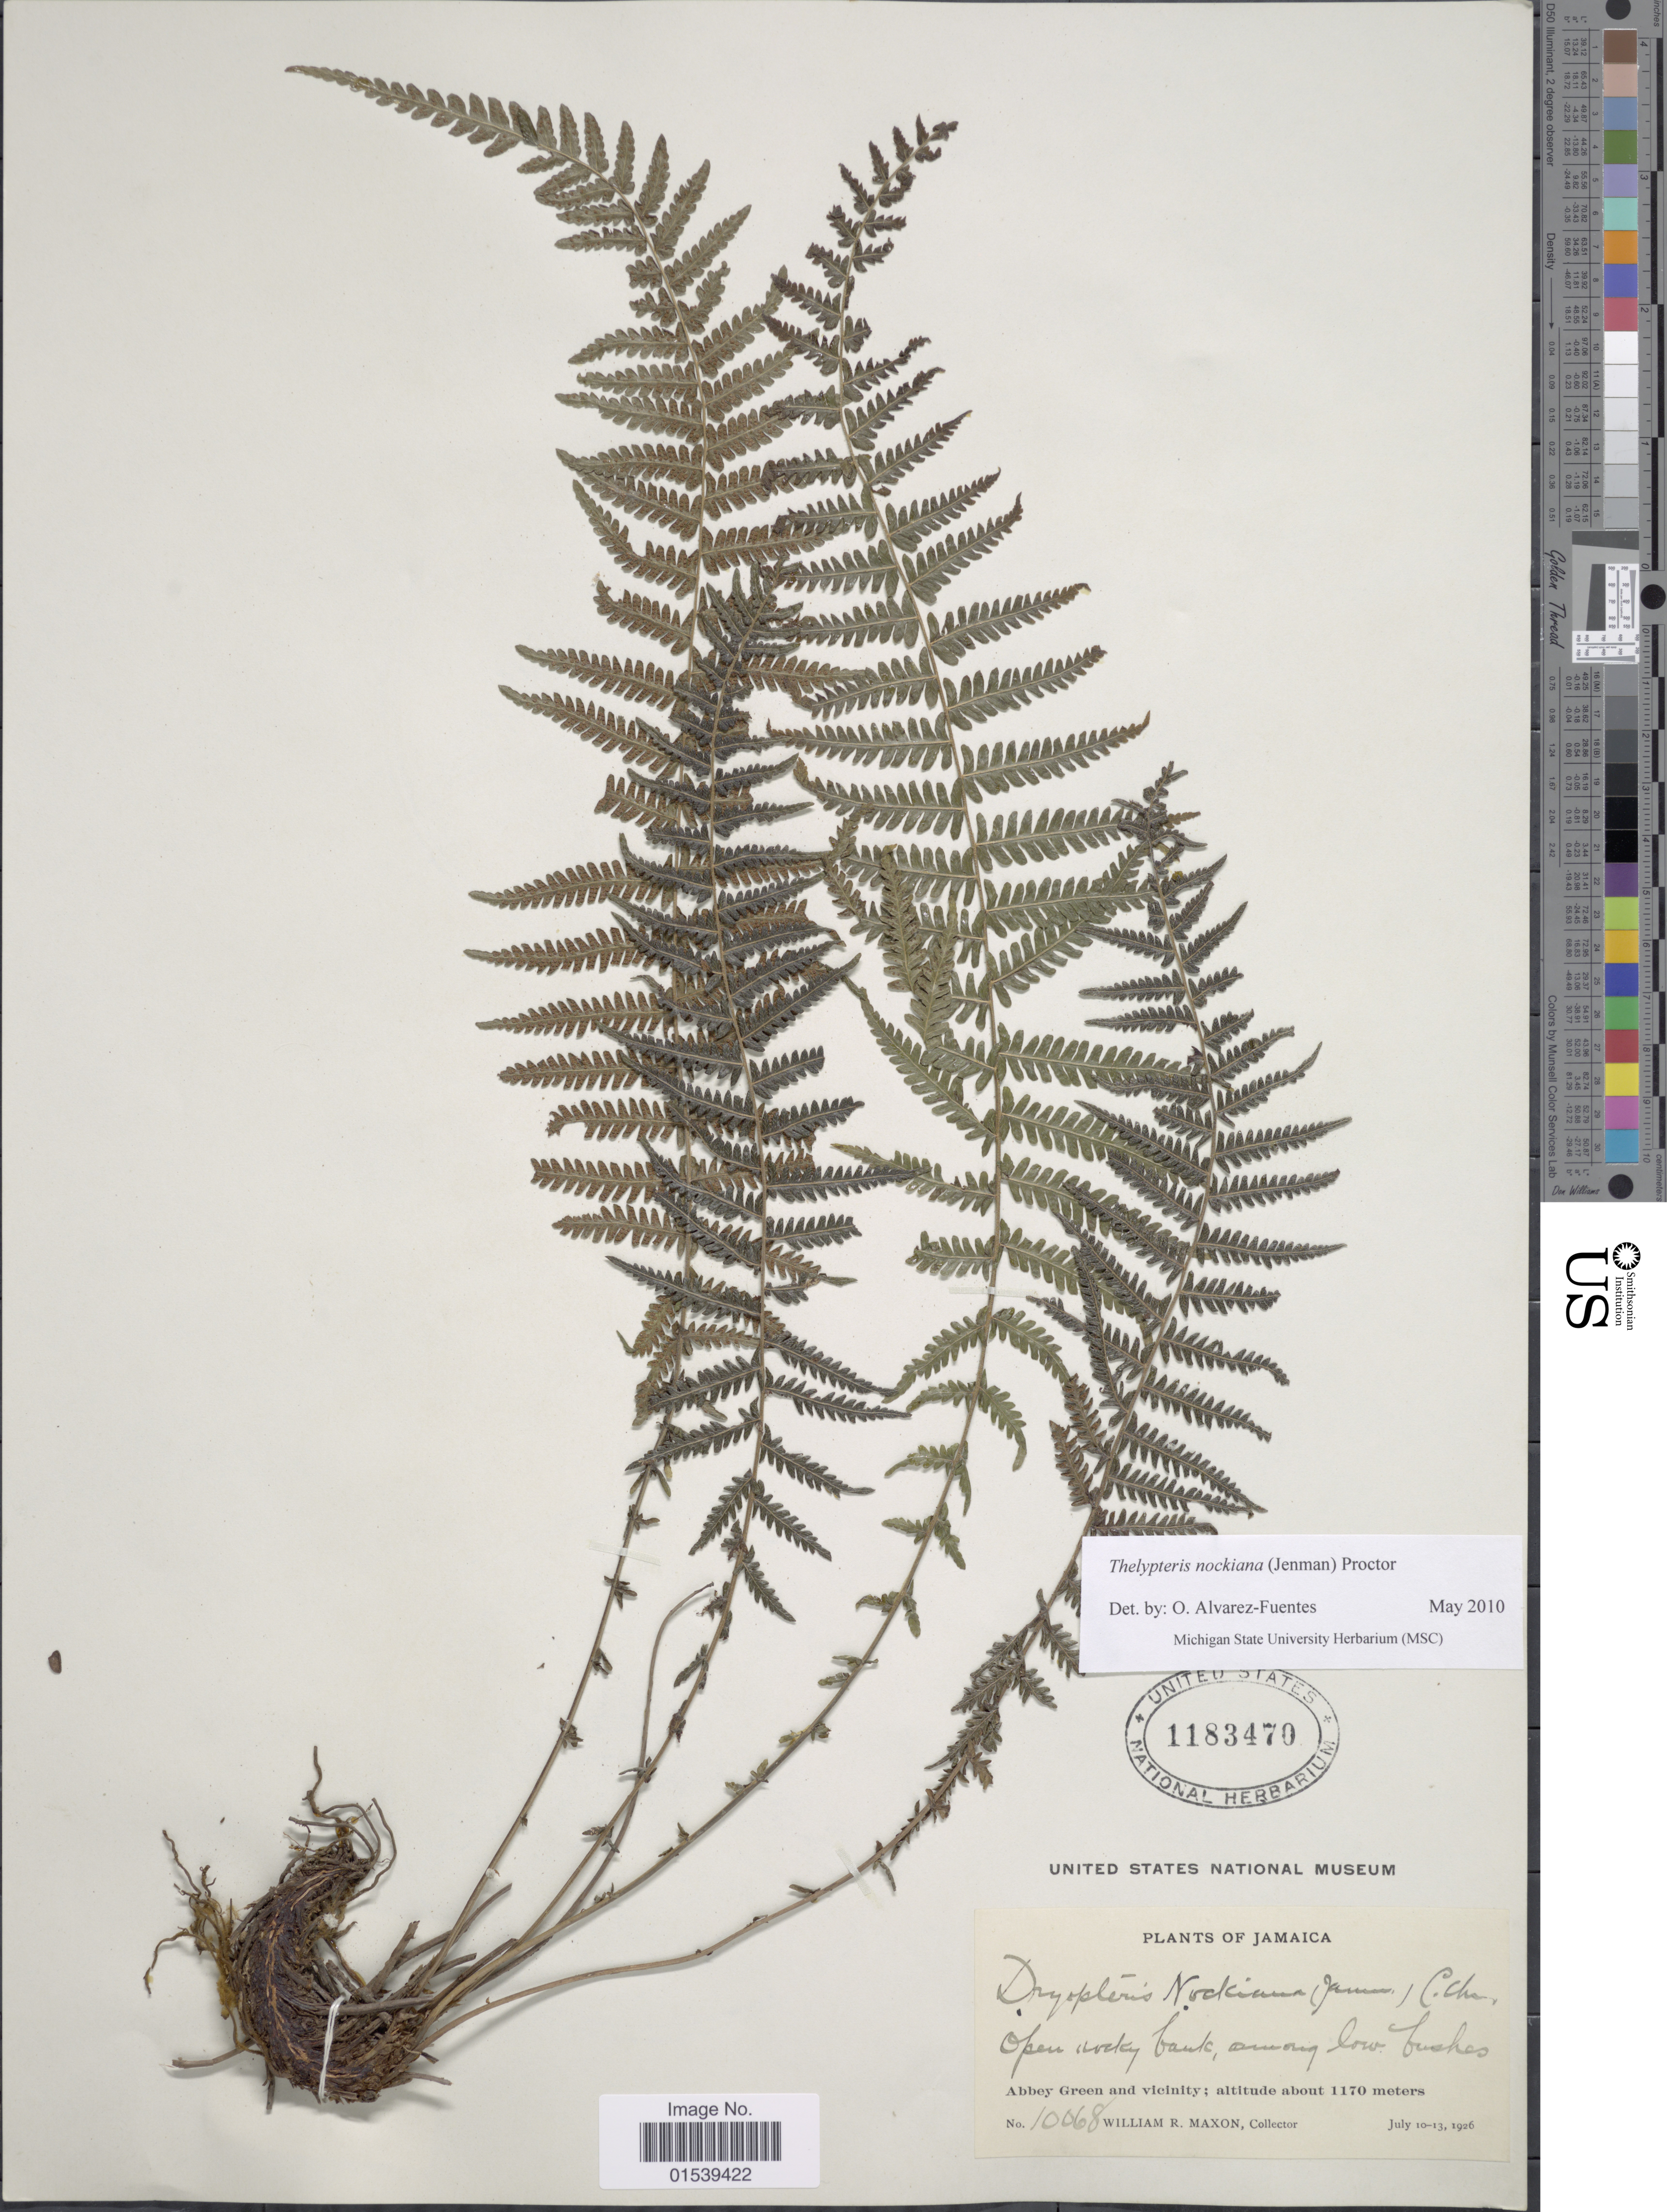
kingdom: Plantae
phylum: Tracheophyta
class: Polypodiopsida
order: Polypodiales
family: Thelypteridaceae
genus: Amauropelta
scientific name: Amauropelta nockiana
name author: (Jenman) Pic. Serm.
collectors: W. R. Maxon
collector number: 10068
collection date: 1926-07-10/1926-07-13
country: Jamaica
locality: Abbey Green and vicinity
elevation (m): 1170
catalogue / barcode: US 1183470